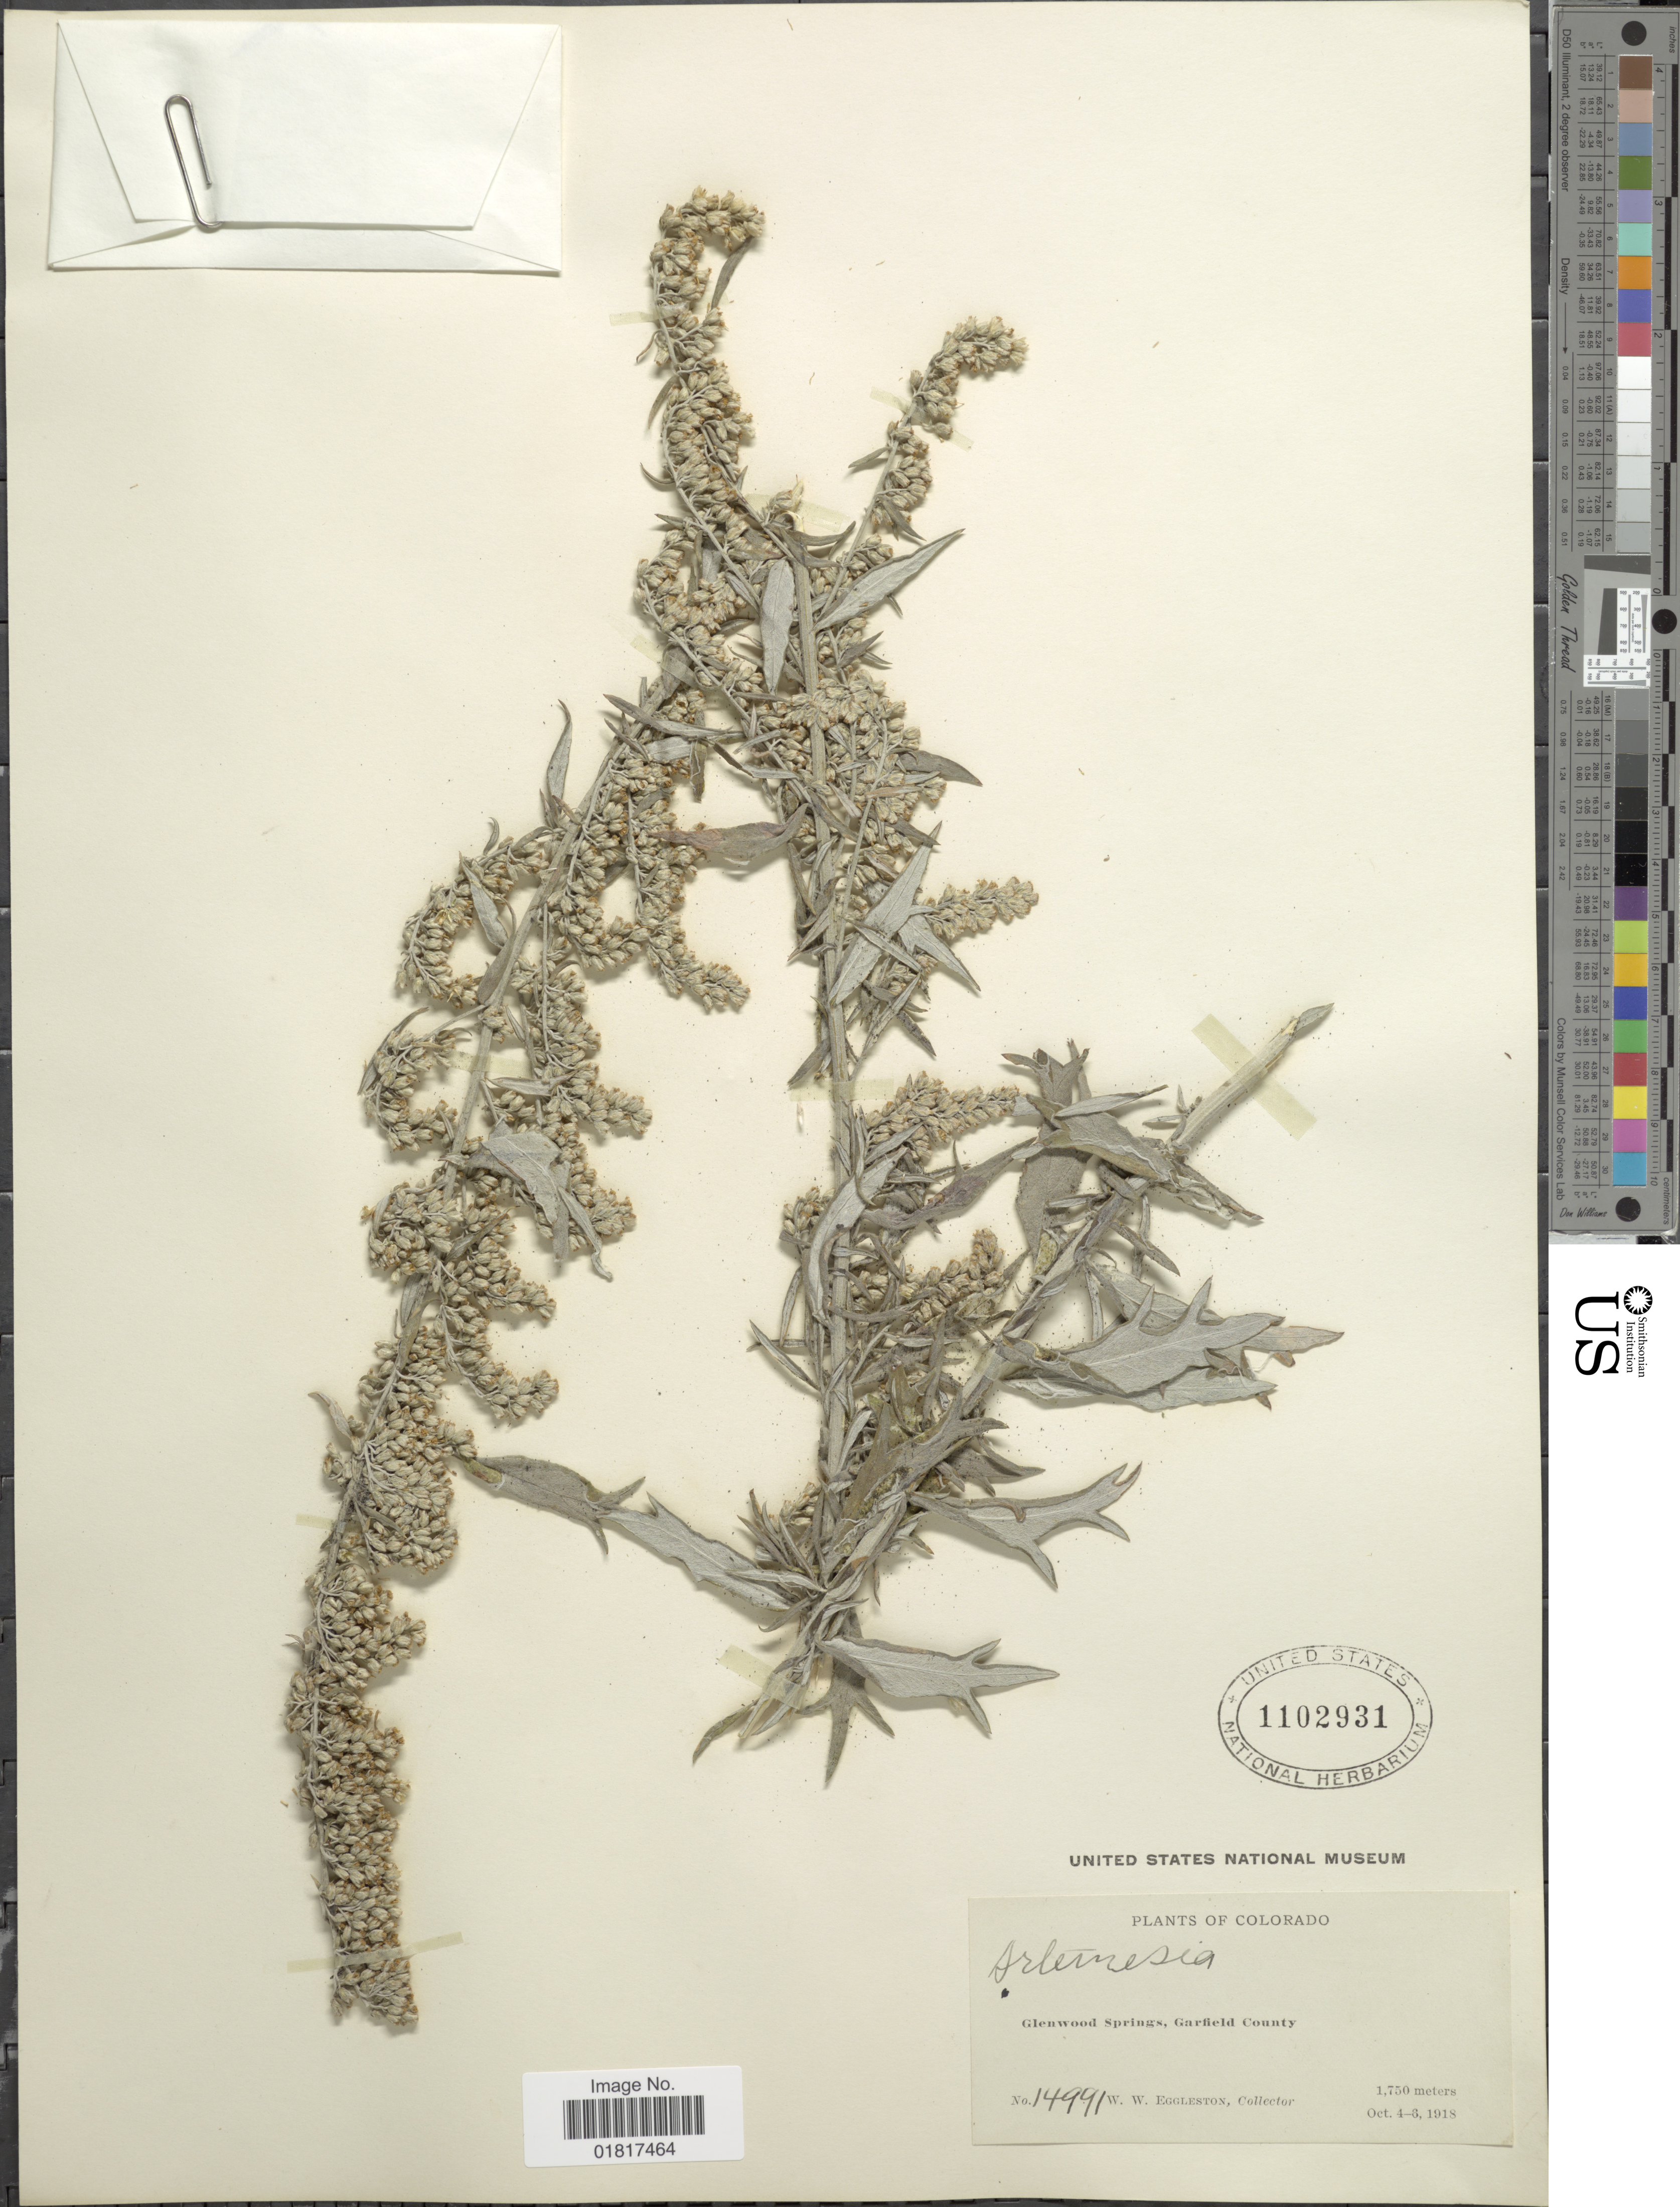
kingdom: Plantae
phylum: Tracheophyta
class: Magnoliopsida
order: Asterales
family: Asteraceae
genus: Artemisia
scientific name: Artemisia sp.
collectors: W. W. Eggleston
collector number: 14991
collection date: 1918-10-04/1918-10-06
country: United States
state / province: Colorado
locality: Glenwood Springs, Garfield County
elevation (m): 1750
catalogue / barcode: US 1102931